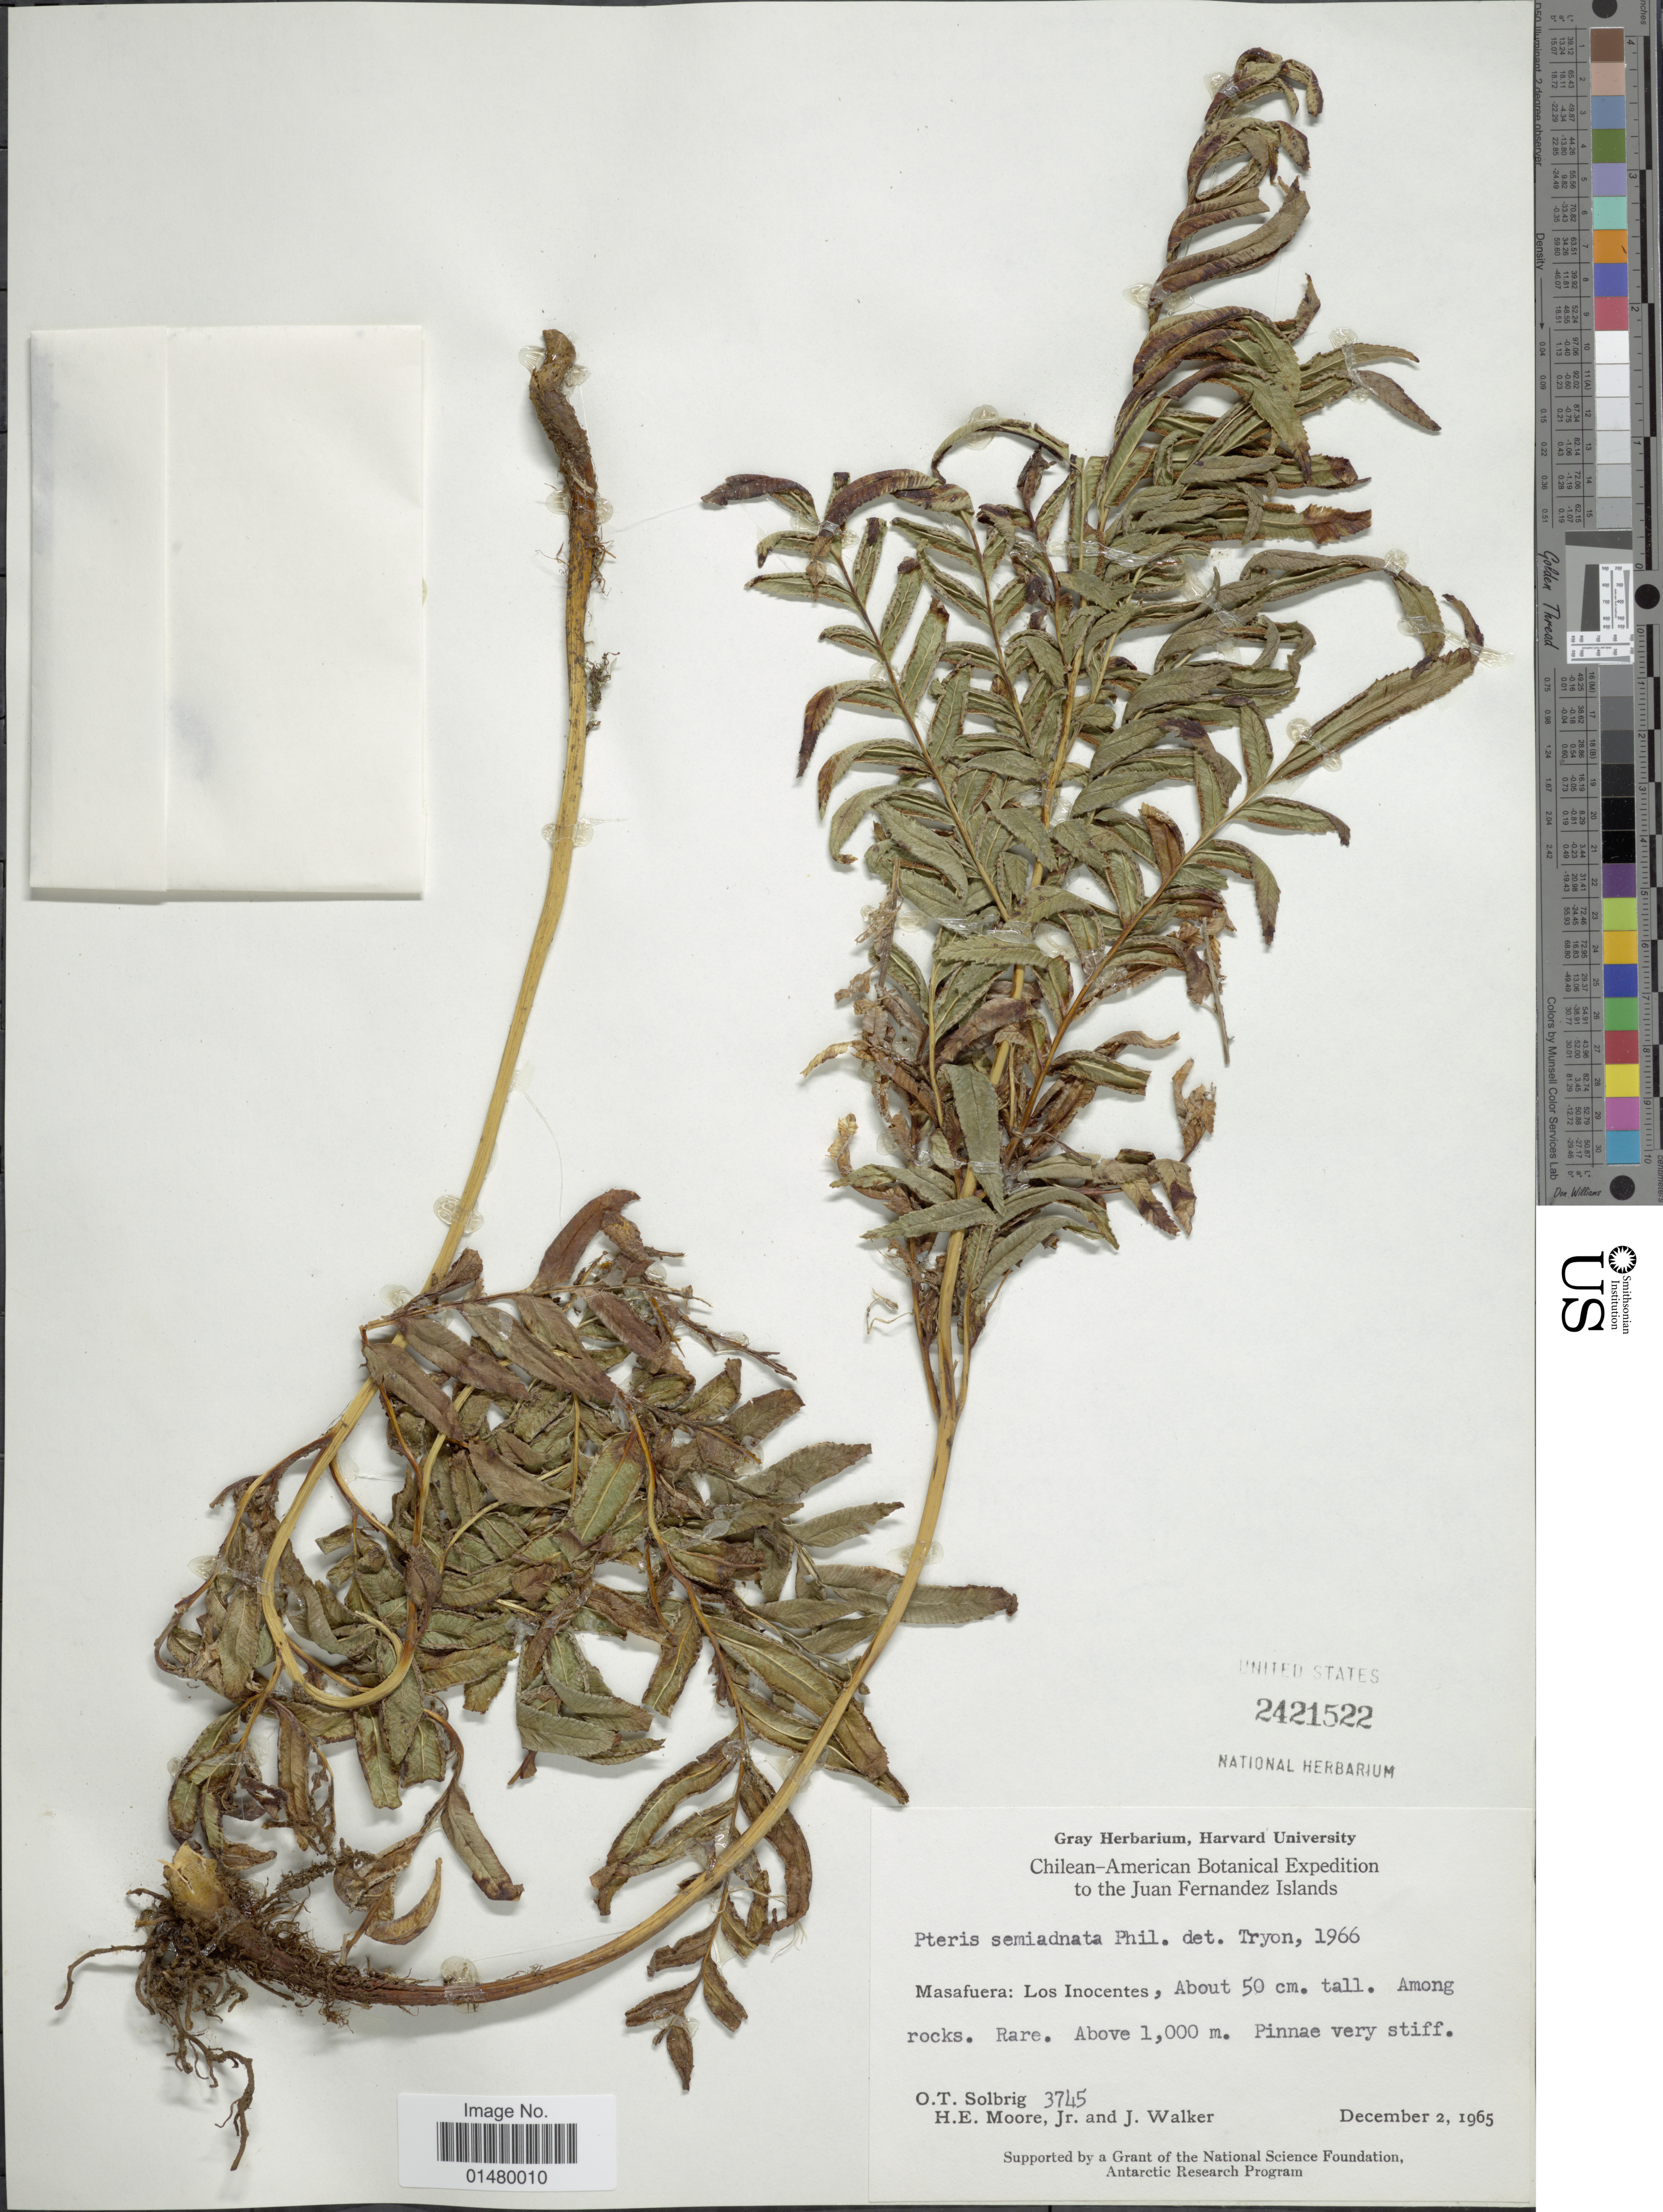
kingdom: Plantae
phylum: Tracheophyta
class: Polypodiopsida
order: Polypodiales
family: Pteridaceae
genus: Pteris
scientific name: Pteris semiadnata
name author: Phil.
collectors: O. T. Solbrig, H. Moore & J. Walker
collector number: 3745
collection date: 1965-12-02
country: Chile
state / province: Valparaíso (V)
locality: Juan Fernandez Islands. Masafuera: Los Inocentes.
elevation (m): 1000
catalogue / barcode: US 2421522